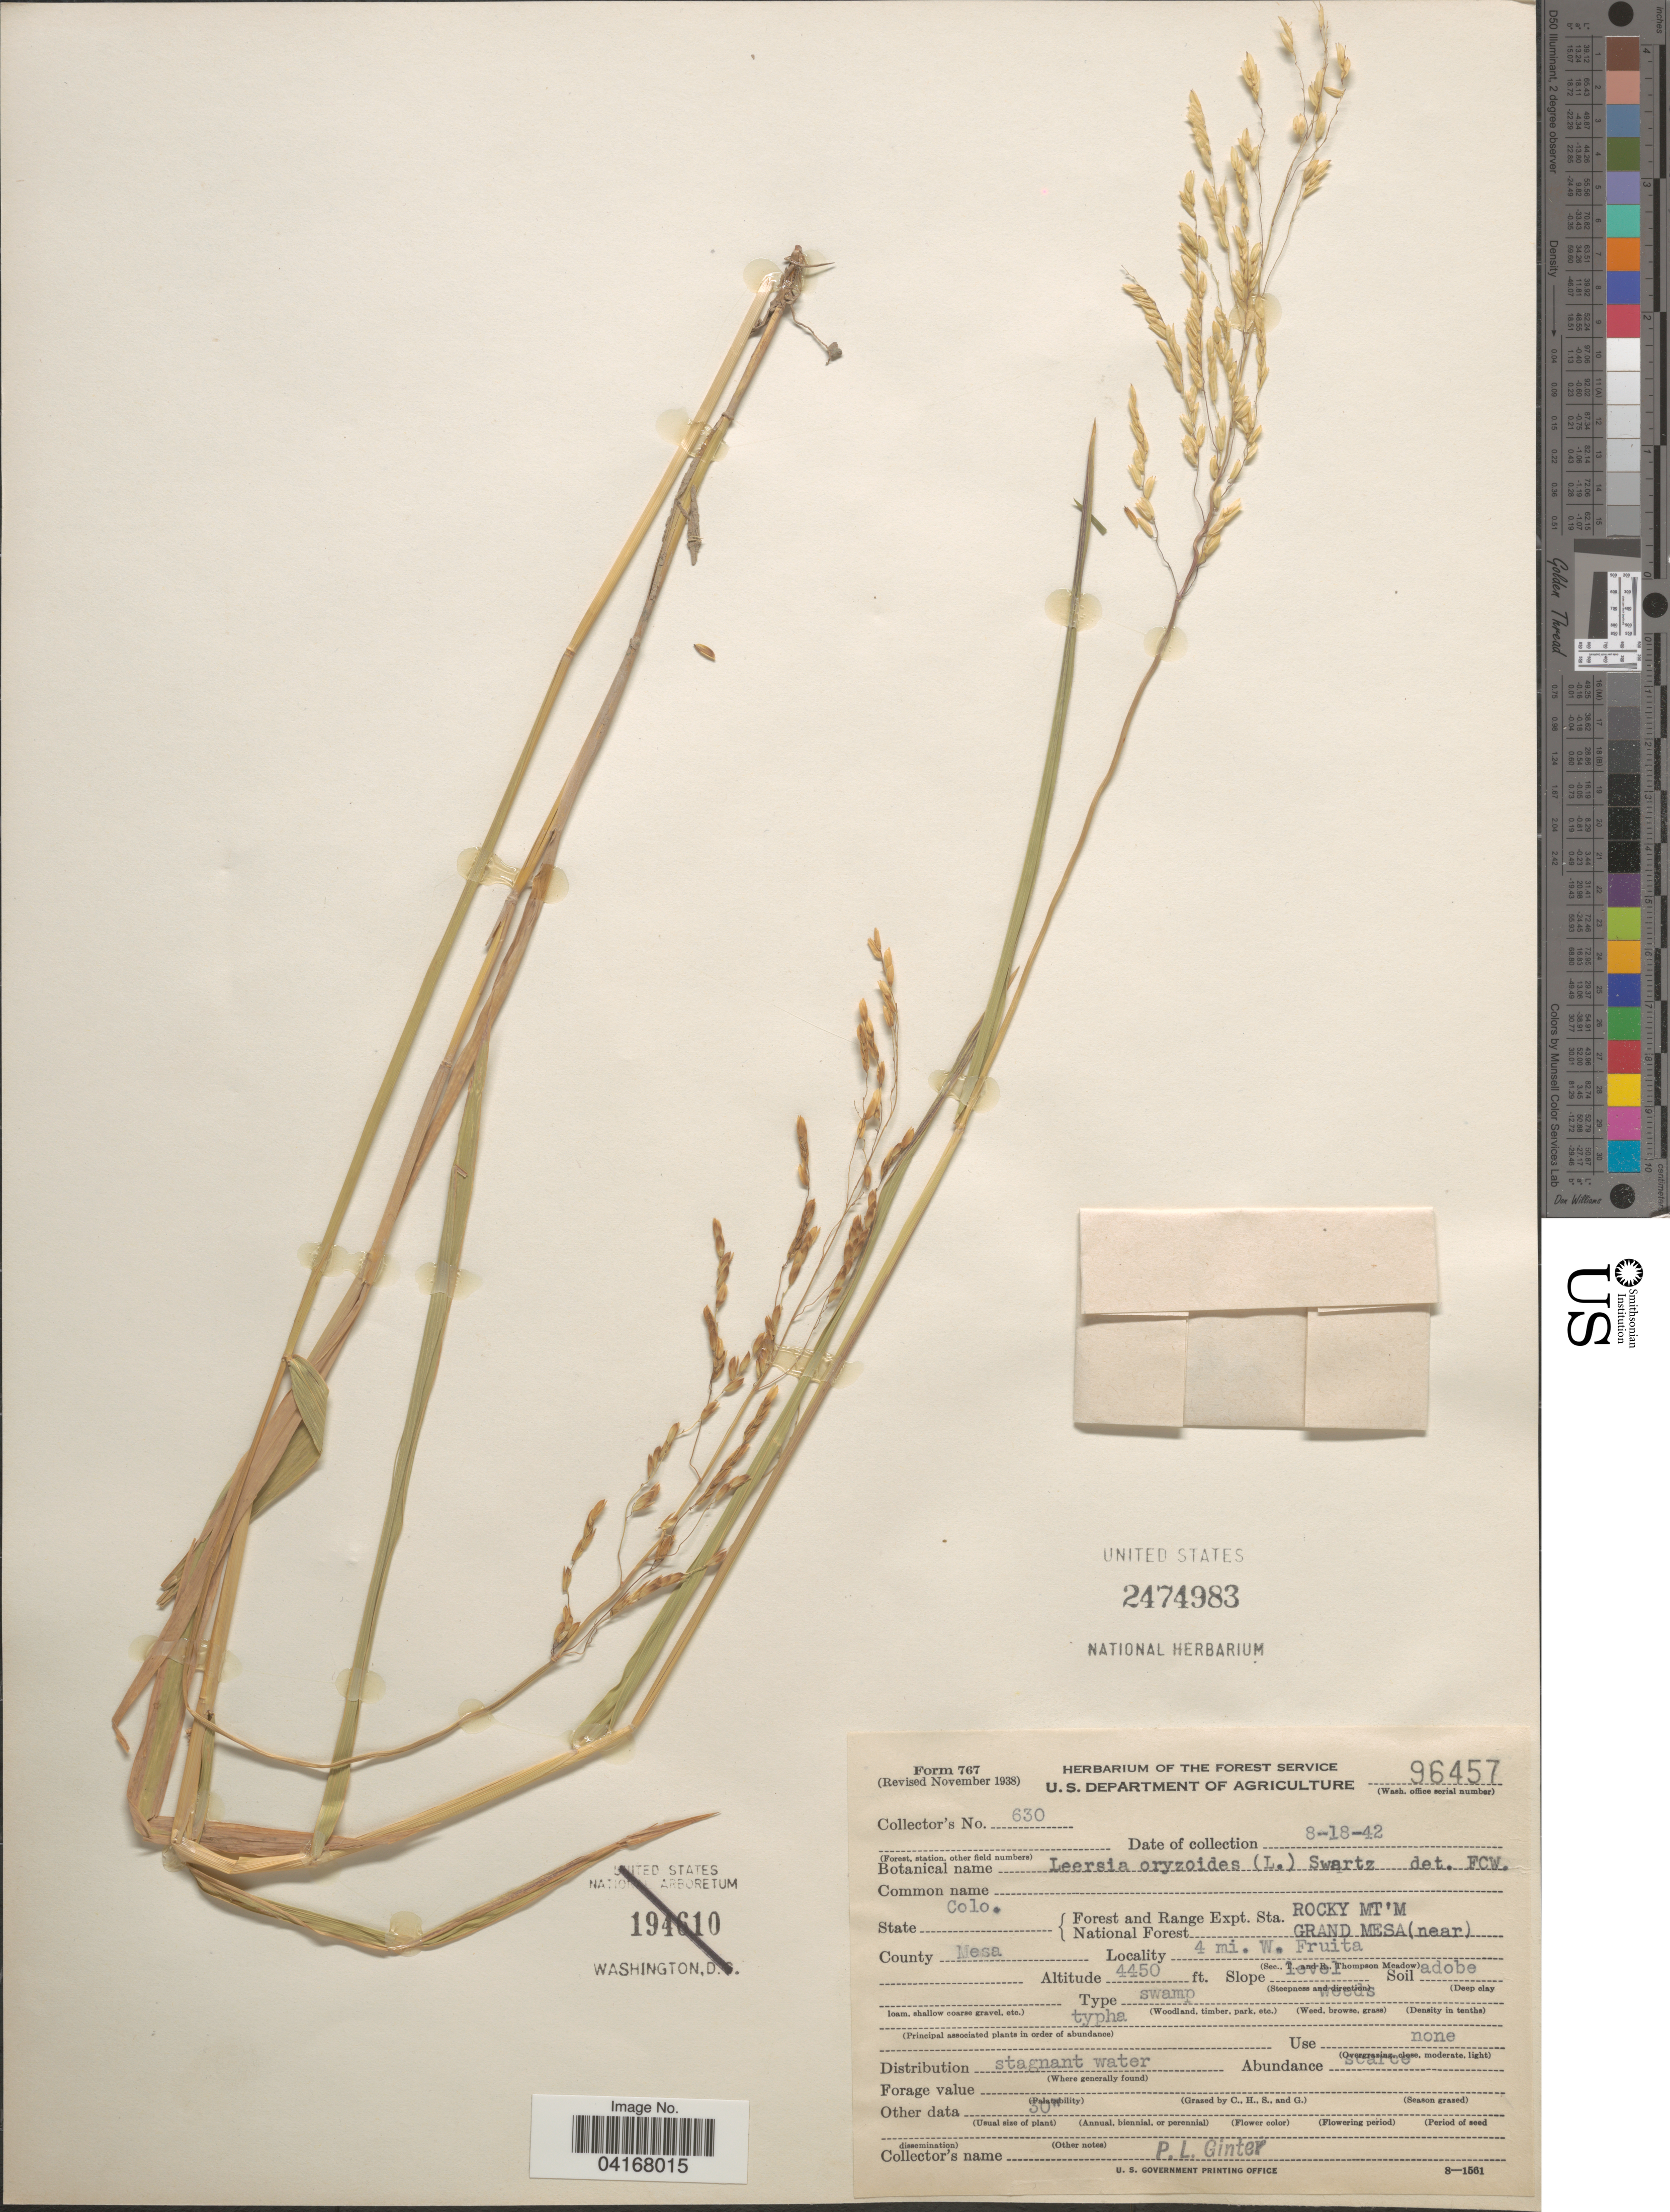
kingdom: Plantae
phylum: Tracheophyta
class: Liliopsida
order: Poales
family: Poaceae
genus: Leersia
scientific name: Leersia oryzoides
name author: (L.) Sw.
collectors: P. Ginter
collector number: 630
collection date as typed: Transcribed d/m/y: 18/8/42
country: United States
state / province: Colorado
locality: Forest and Range Expt. Sta. National Forest Rocky Mt'M Grand Mesa (near). County Mesa. 4 mi. W. Fruita.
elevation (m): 1356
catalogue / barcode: US 2474983